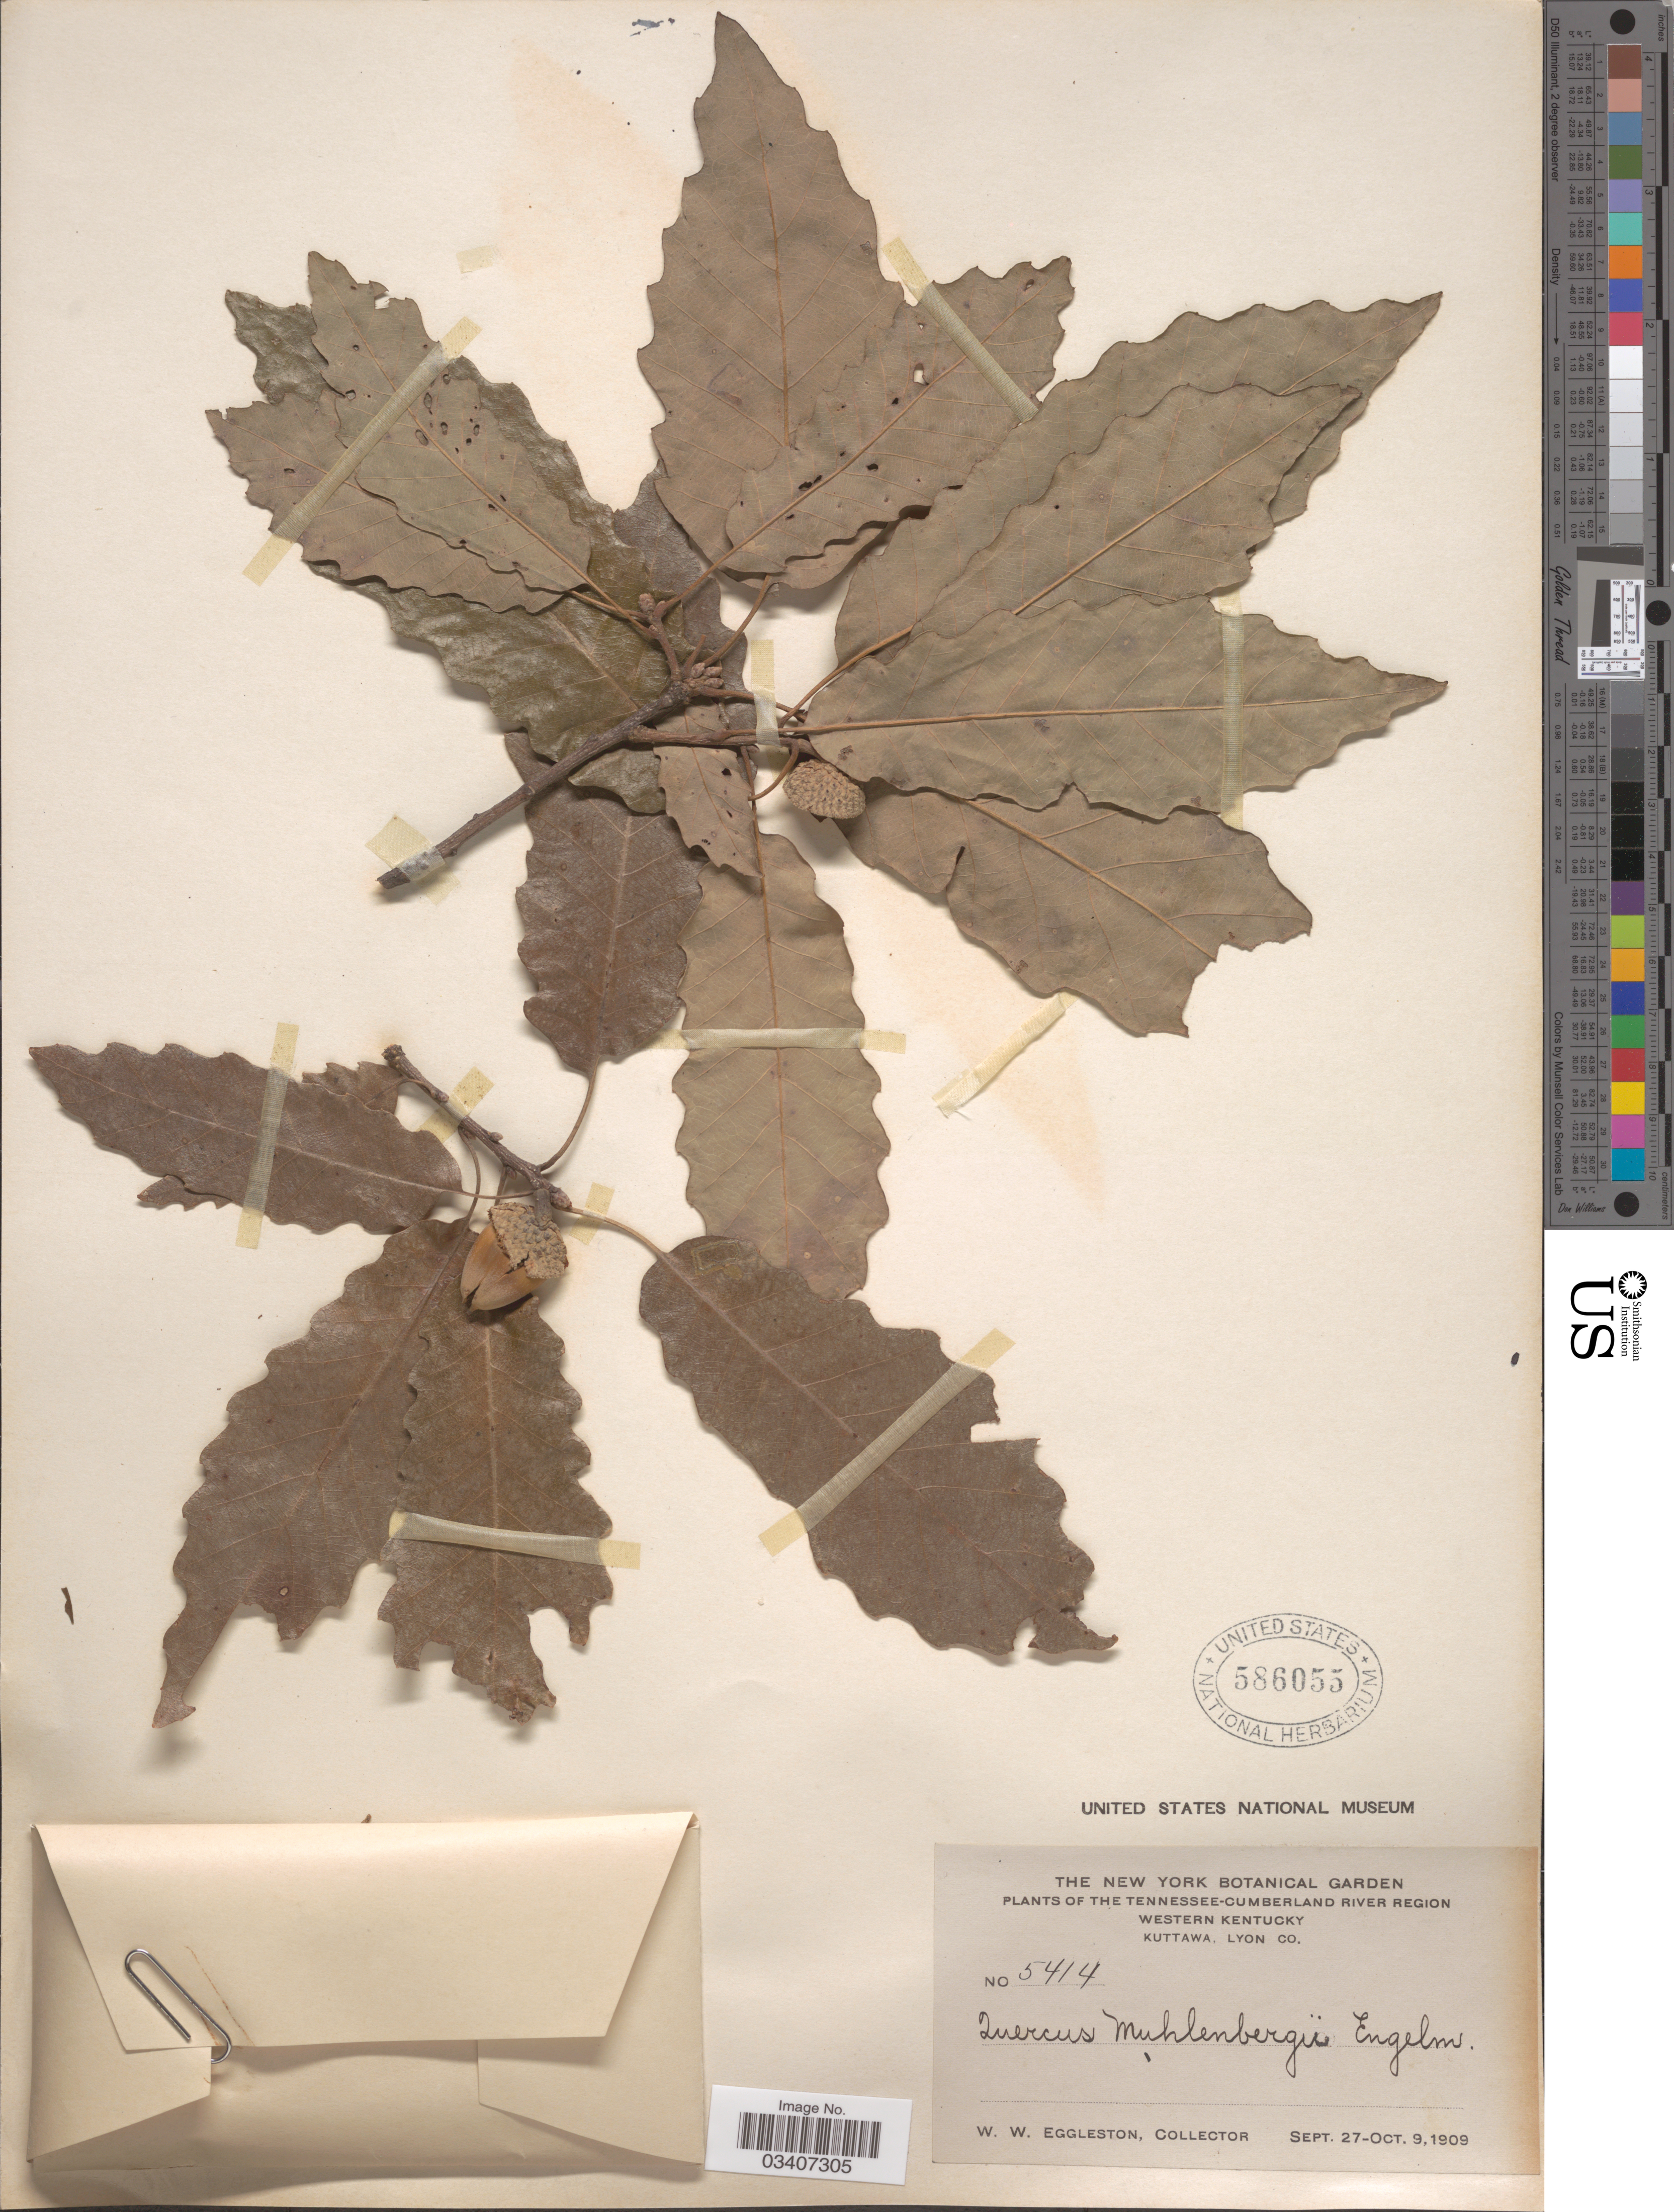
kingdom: Plantae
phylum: Tracheophyta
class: Magnoliopsida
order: Fagales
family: Fagaceae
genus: Quercus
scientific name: Quercus muehlenbergii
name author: Engelm.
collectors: W. W. Eggleston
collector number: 5414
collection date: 1909-09-27/1909-10-09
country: United States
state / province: Kentucky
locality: The Tennessee-Cumberland River Region. Western Kentucky. Kuttawa, Lyon Co.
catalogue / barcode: US 586055